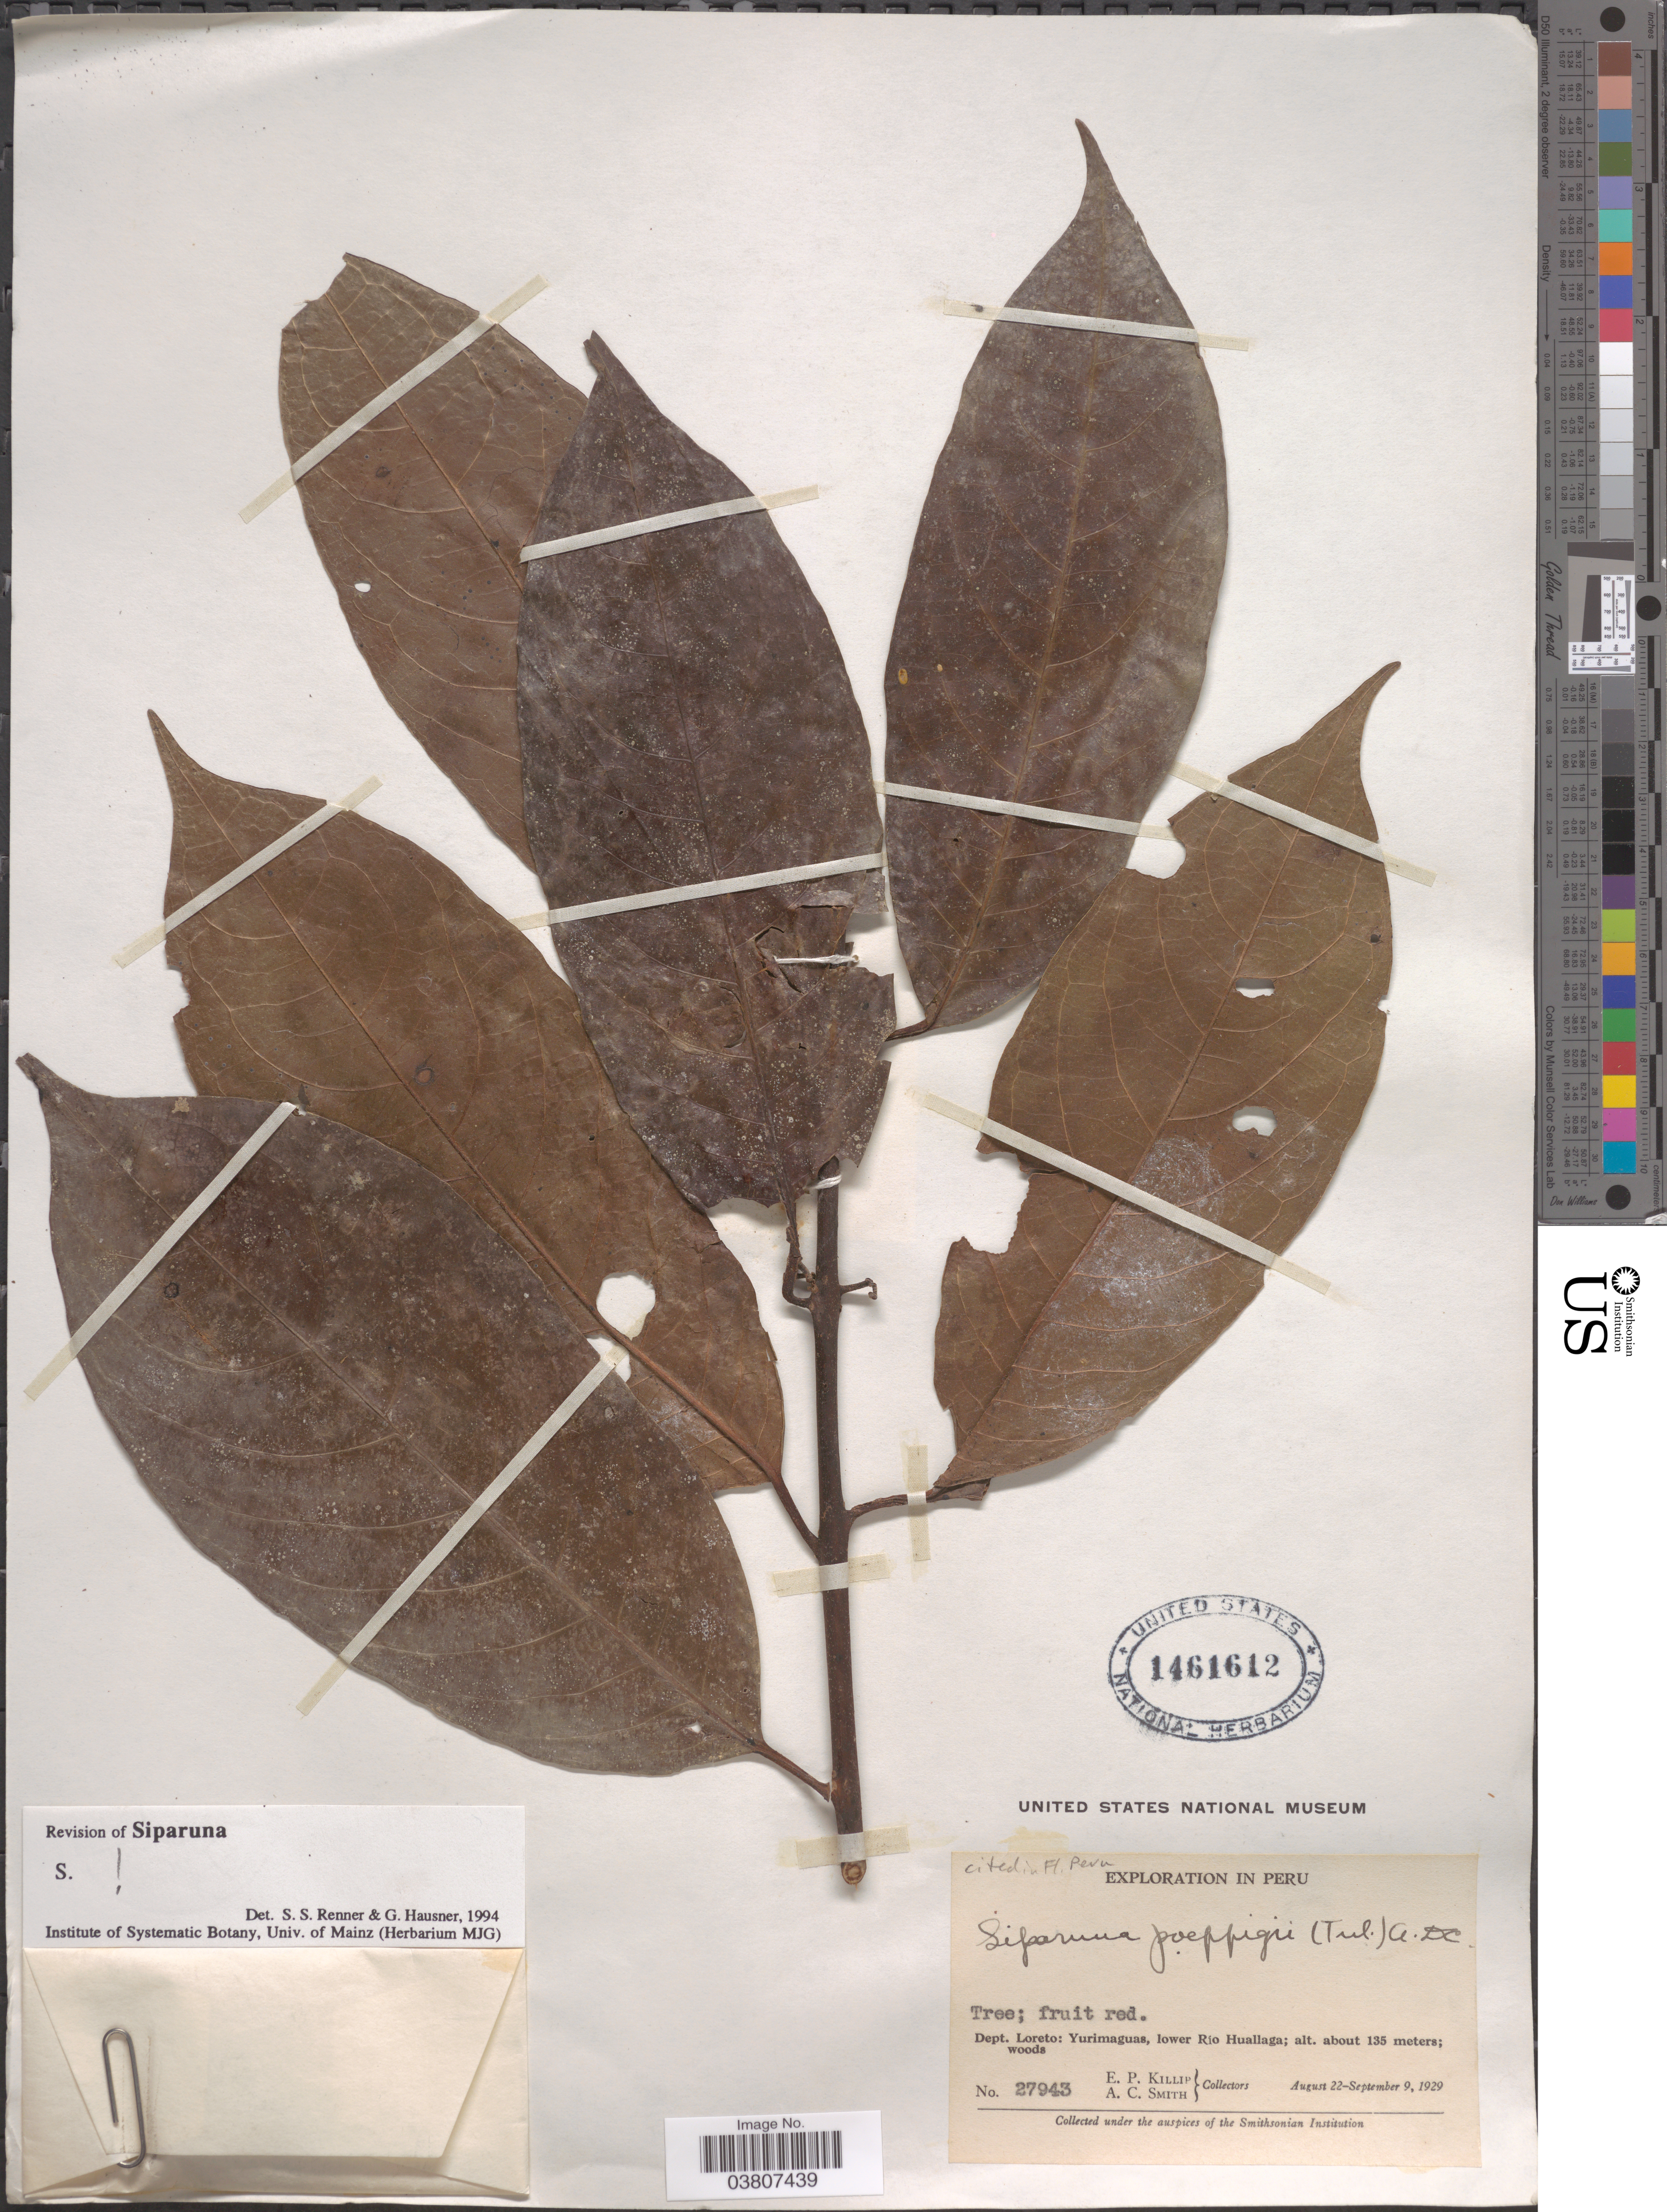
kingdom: Plantae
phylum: Tracheophyta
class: Magnoliopsida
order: Laurales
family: Siparunaceae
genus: Siparuna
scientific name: Siparuna poeppigii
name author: (Tul.) A. DC.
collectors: E. P. Killip & A. C. Smith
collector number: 27943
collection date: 1929-08-22/1929-09-09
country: Peru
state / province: Loreto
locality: Dept. Loreto: Yurimaguas, lower Río Huallaga.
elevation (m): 135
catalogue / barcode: US 1461612